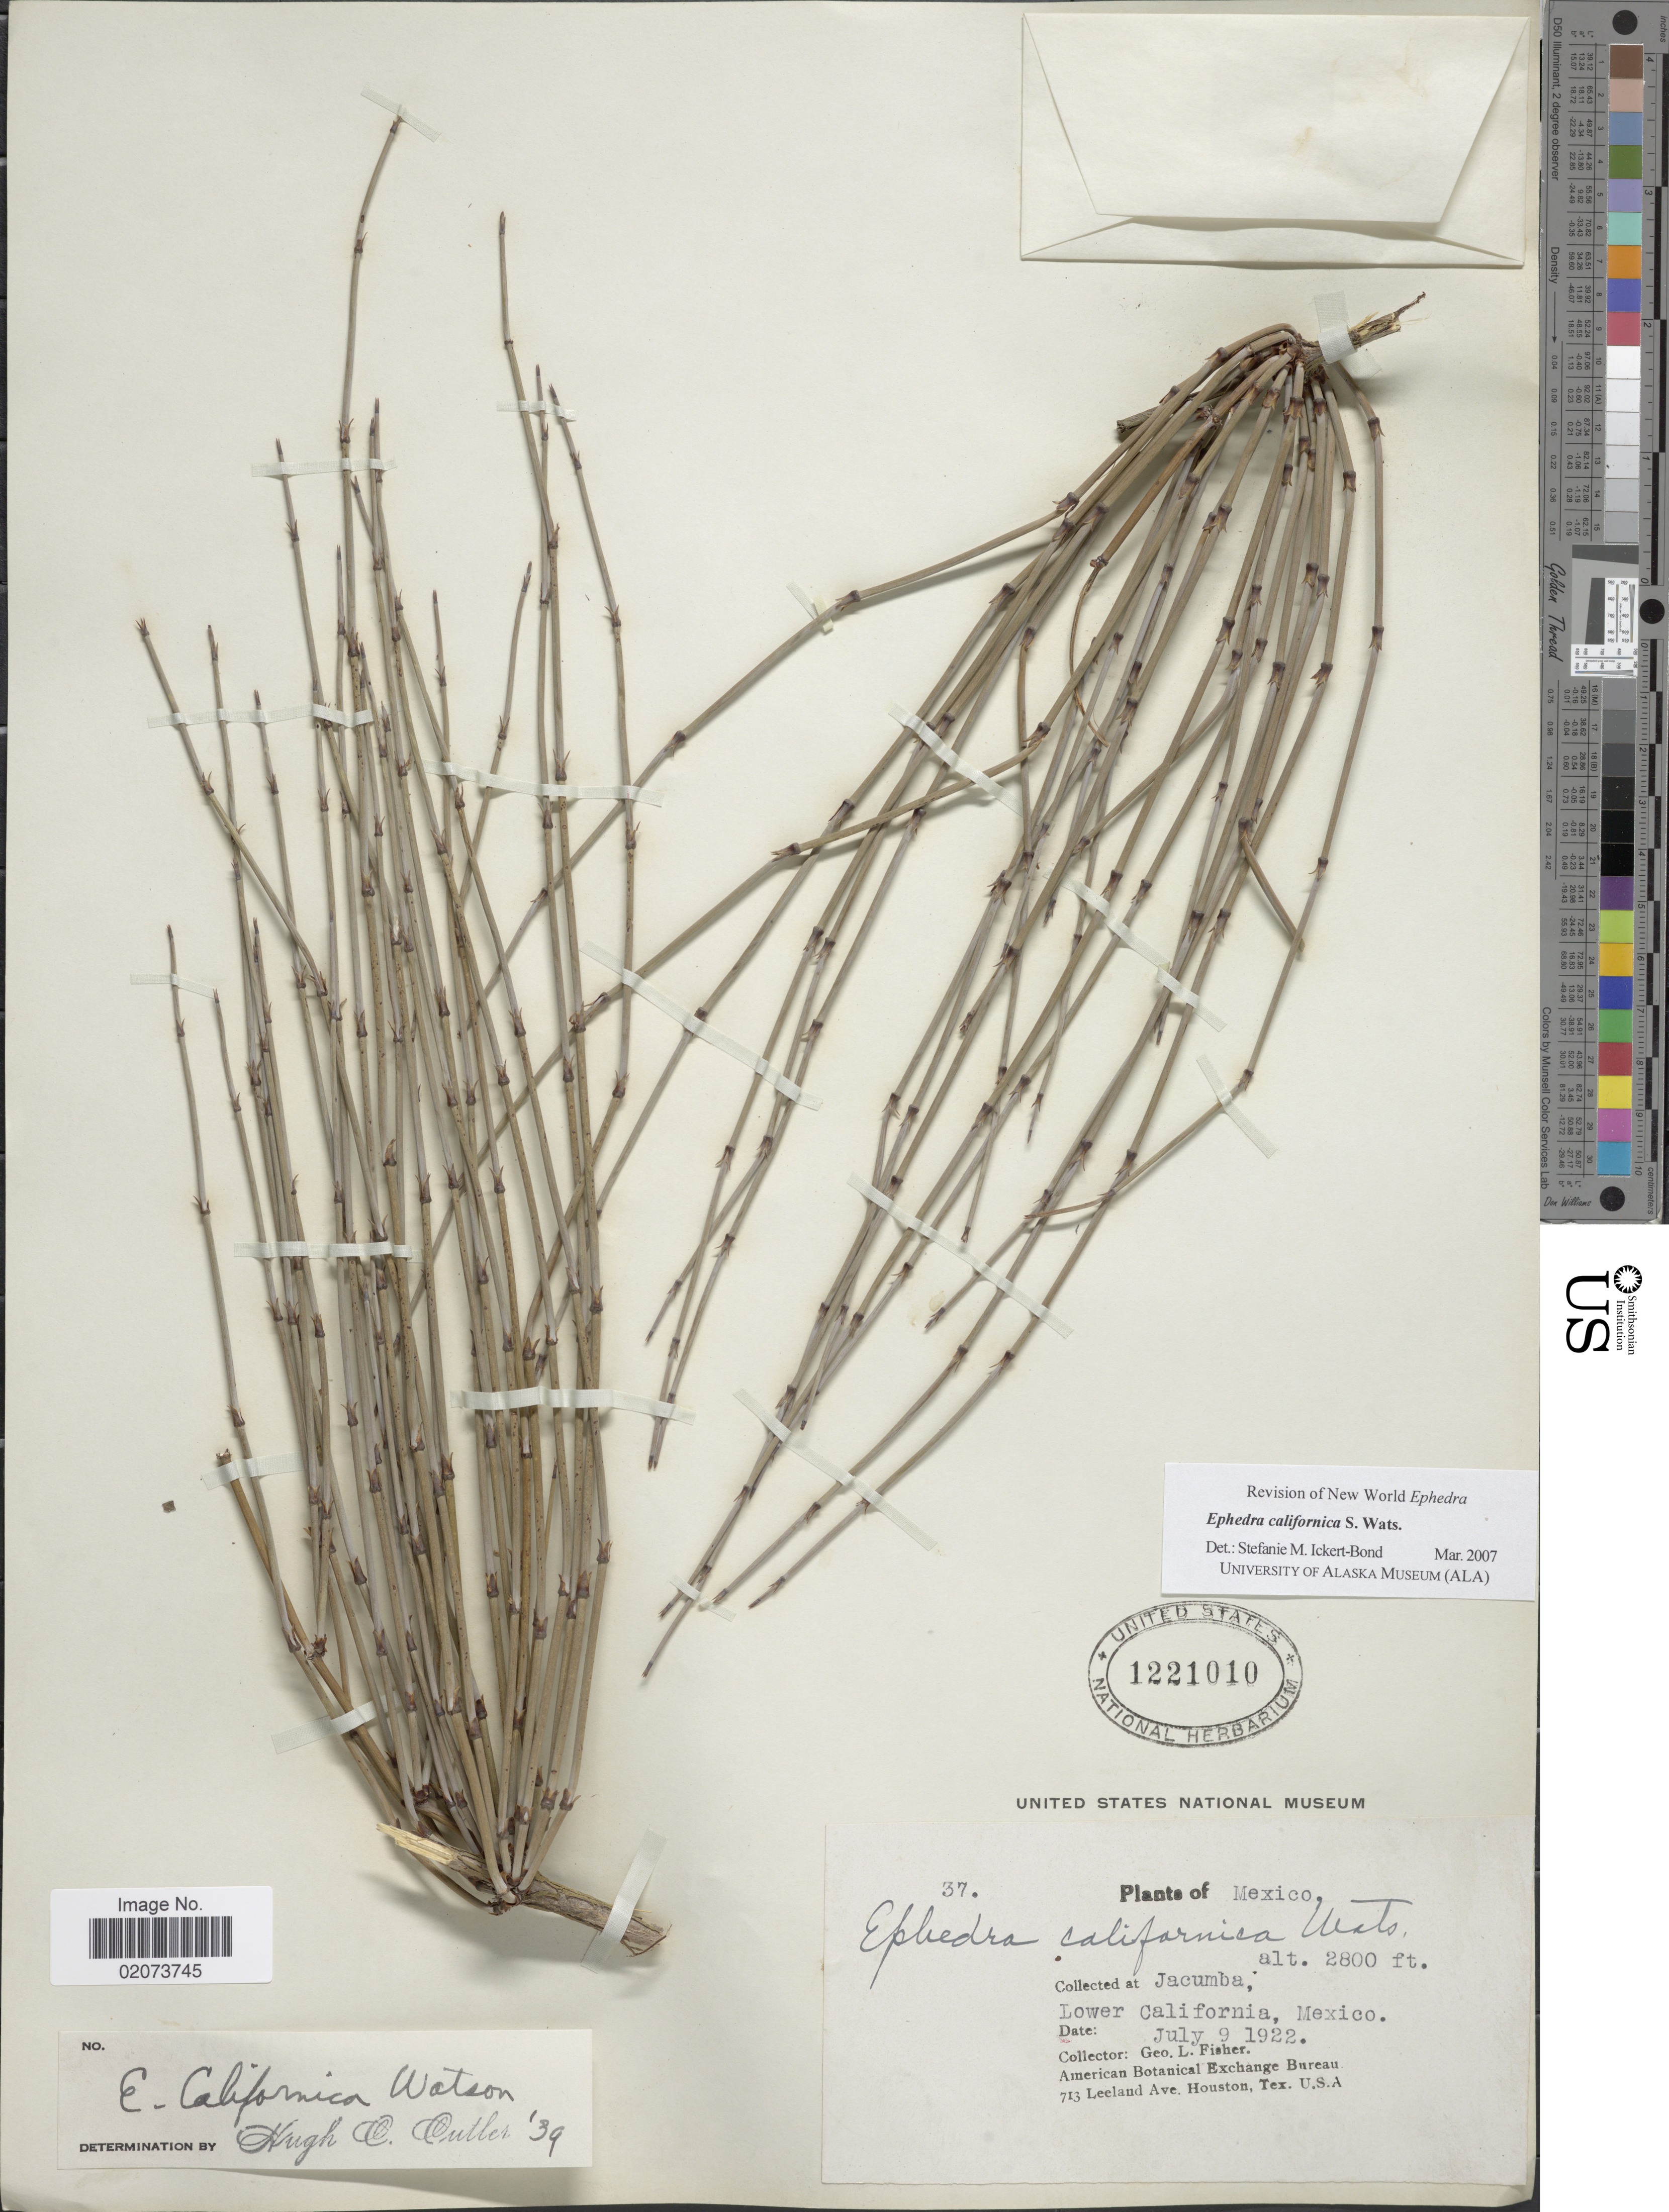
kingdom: Plantae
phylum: Tracheophyta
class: Gnetopsida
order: Ephedrales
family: Ephedraceae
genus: Ephedra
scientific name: Ephedra californica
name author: S. Watson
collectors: G. L. Fisher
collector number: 37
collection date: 1922-07-09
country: Mexico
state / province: Baja California Norte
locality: Jacumba, Lower California, Mexico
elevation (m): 853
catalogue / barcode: US 1221010